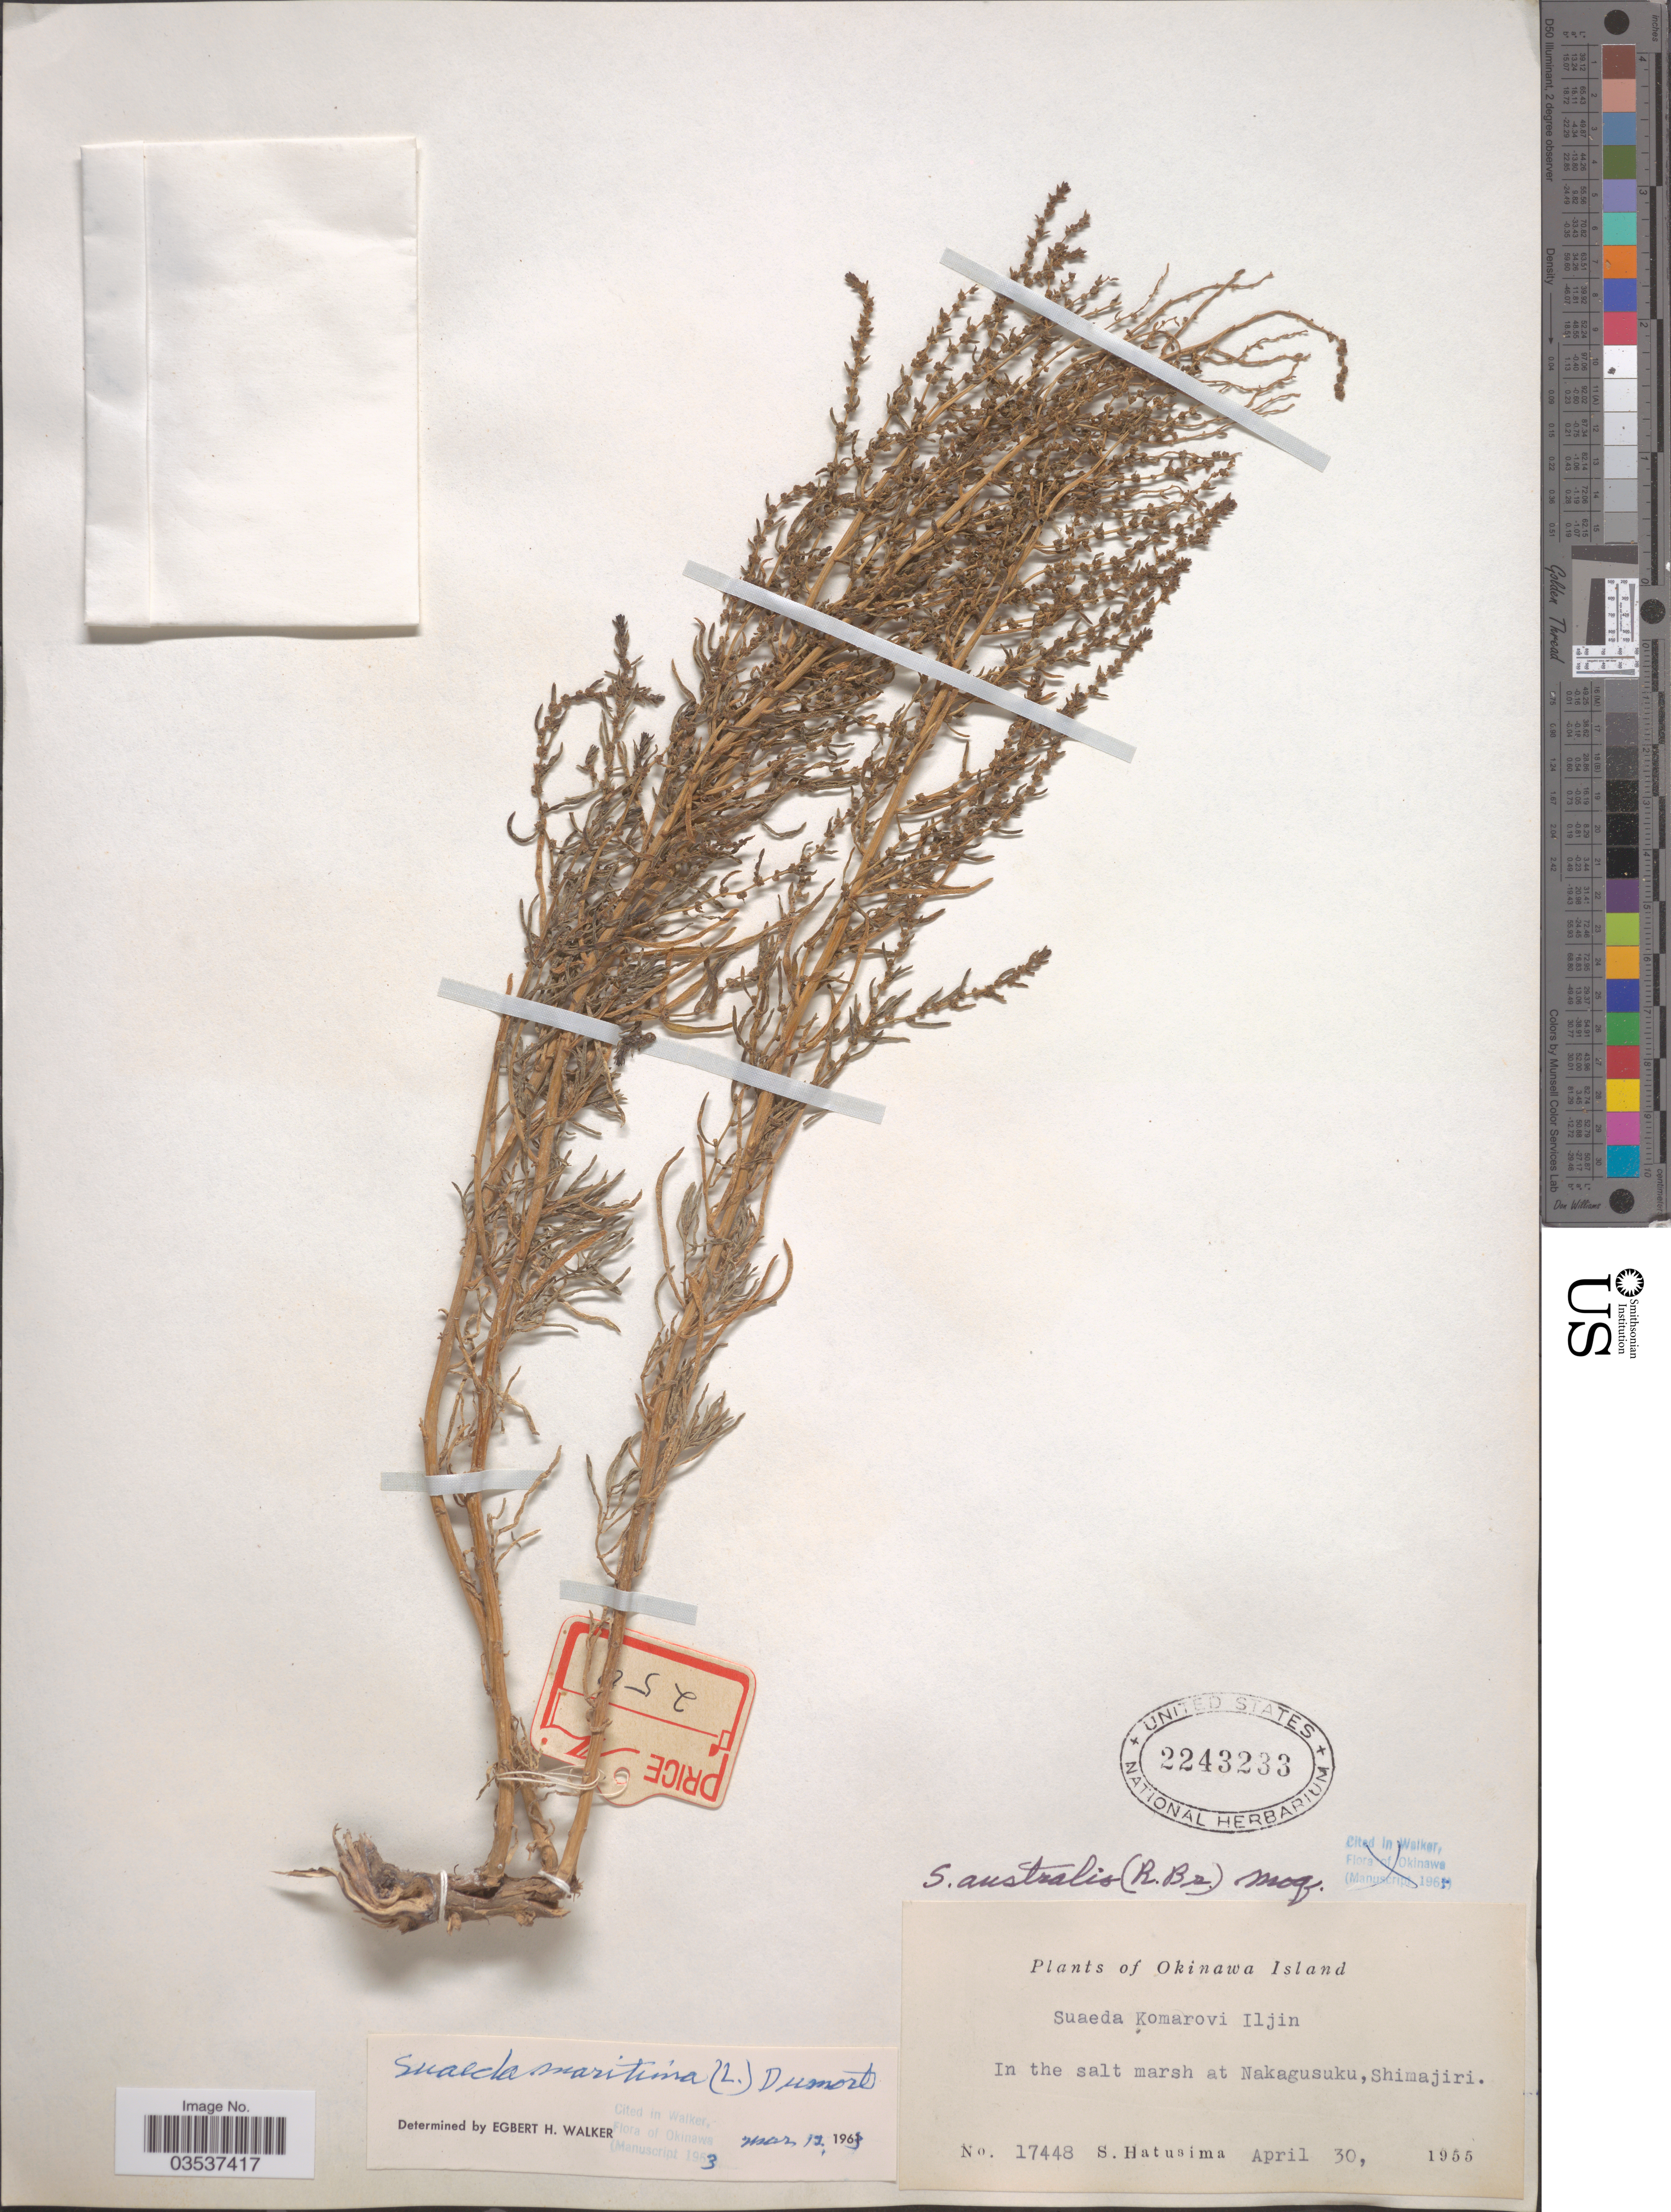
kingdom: Plantae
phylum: Tracheophyta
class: Magnoliopsida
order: Caryophyllales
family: Amaranthaceae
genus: Suaeda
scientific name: Suaeda maritima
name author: (L.) Dumort.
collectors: S. Hatusima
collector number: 17448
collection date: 1955-04-30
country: Japan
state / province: Okinawa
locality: Okinawa Island. In the salt marsh at Nakagusuku, Shimajiri.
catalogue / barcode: US 2243233